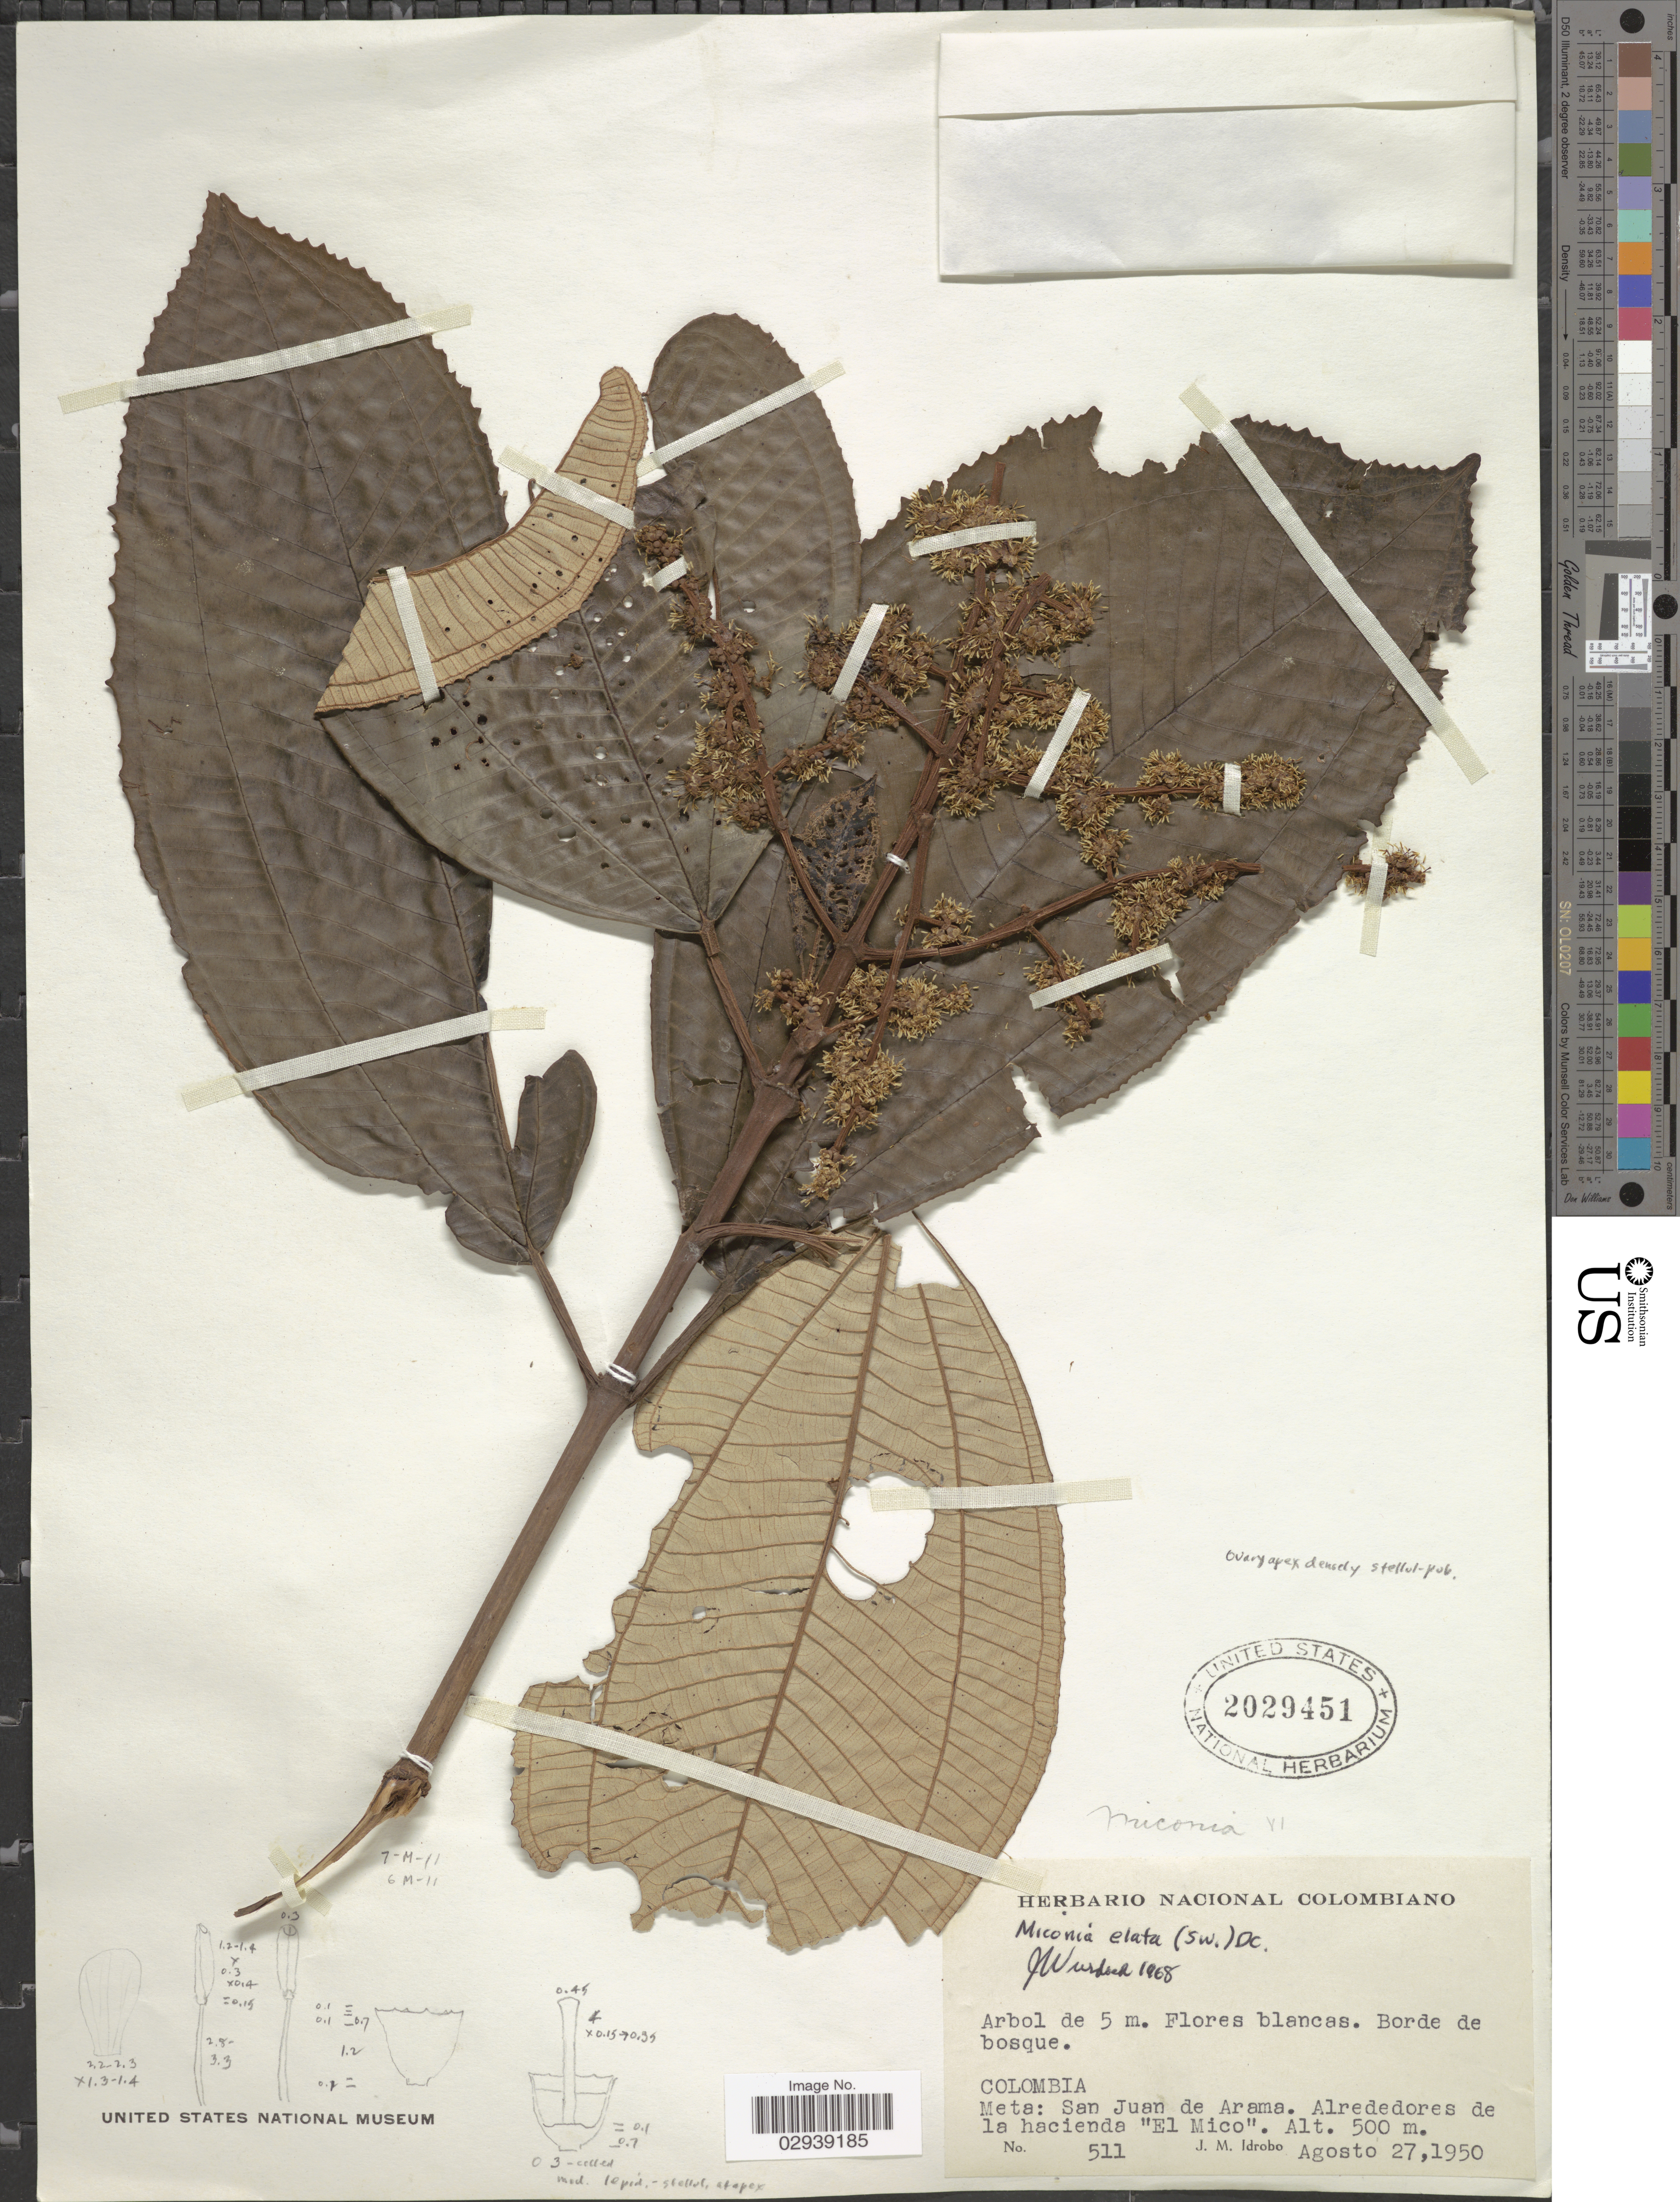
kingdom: Plantae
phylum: Tracheophyta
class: Magnoliopsida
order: Myrtales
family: Melastomataceae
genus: Miconia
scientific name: Miconia elata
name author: (Sw.) DC.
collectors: J. M. Idrobo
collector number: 511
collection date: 1950-08-27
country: Colombia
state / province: Meta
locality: San Juan de Arama. Alrededores de la hacienda "El Mico".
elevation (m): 500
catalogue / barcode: US 2029451